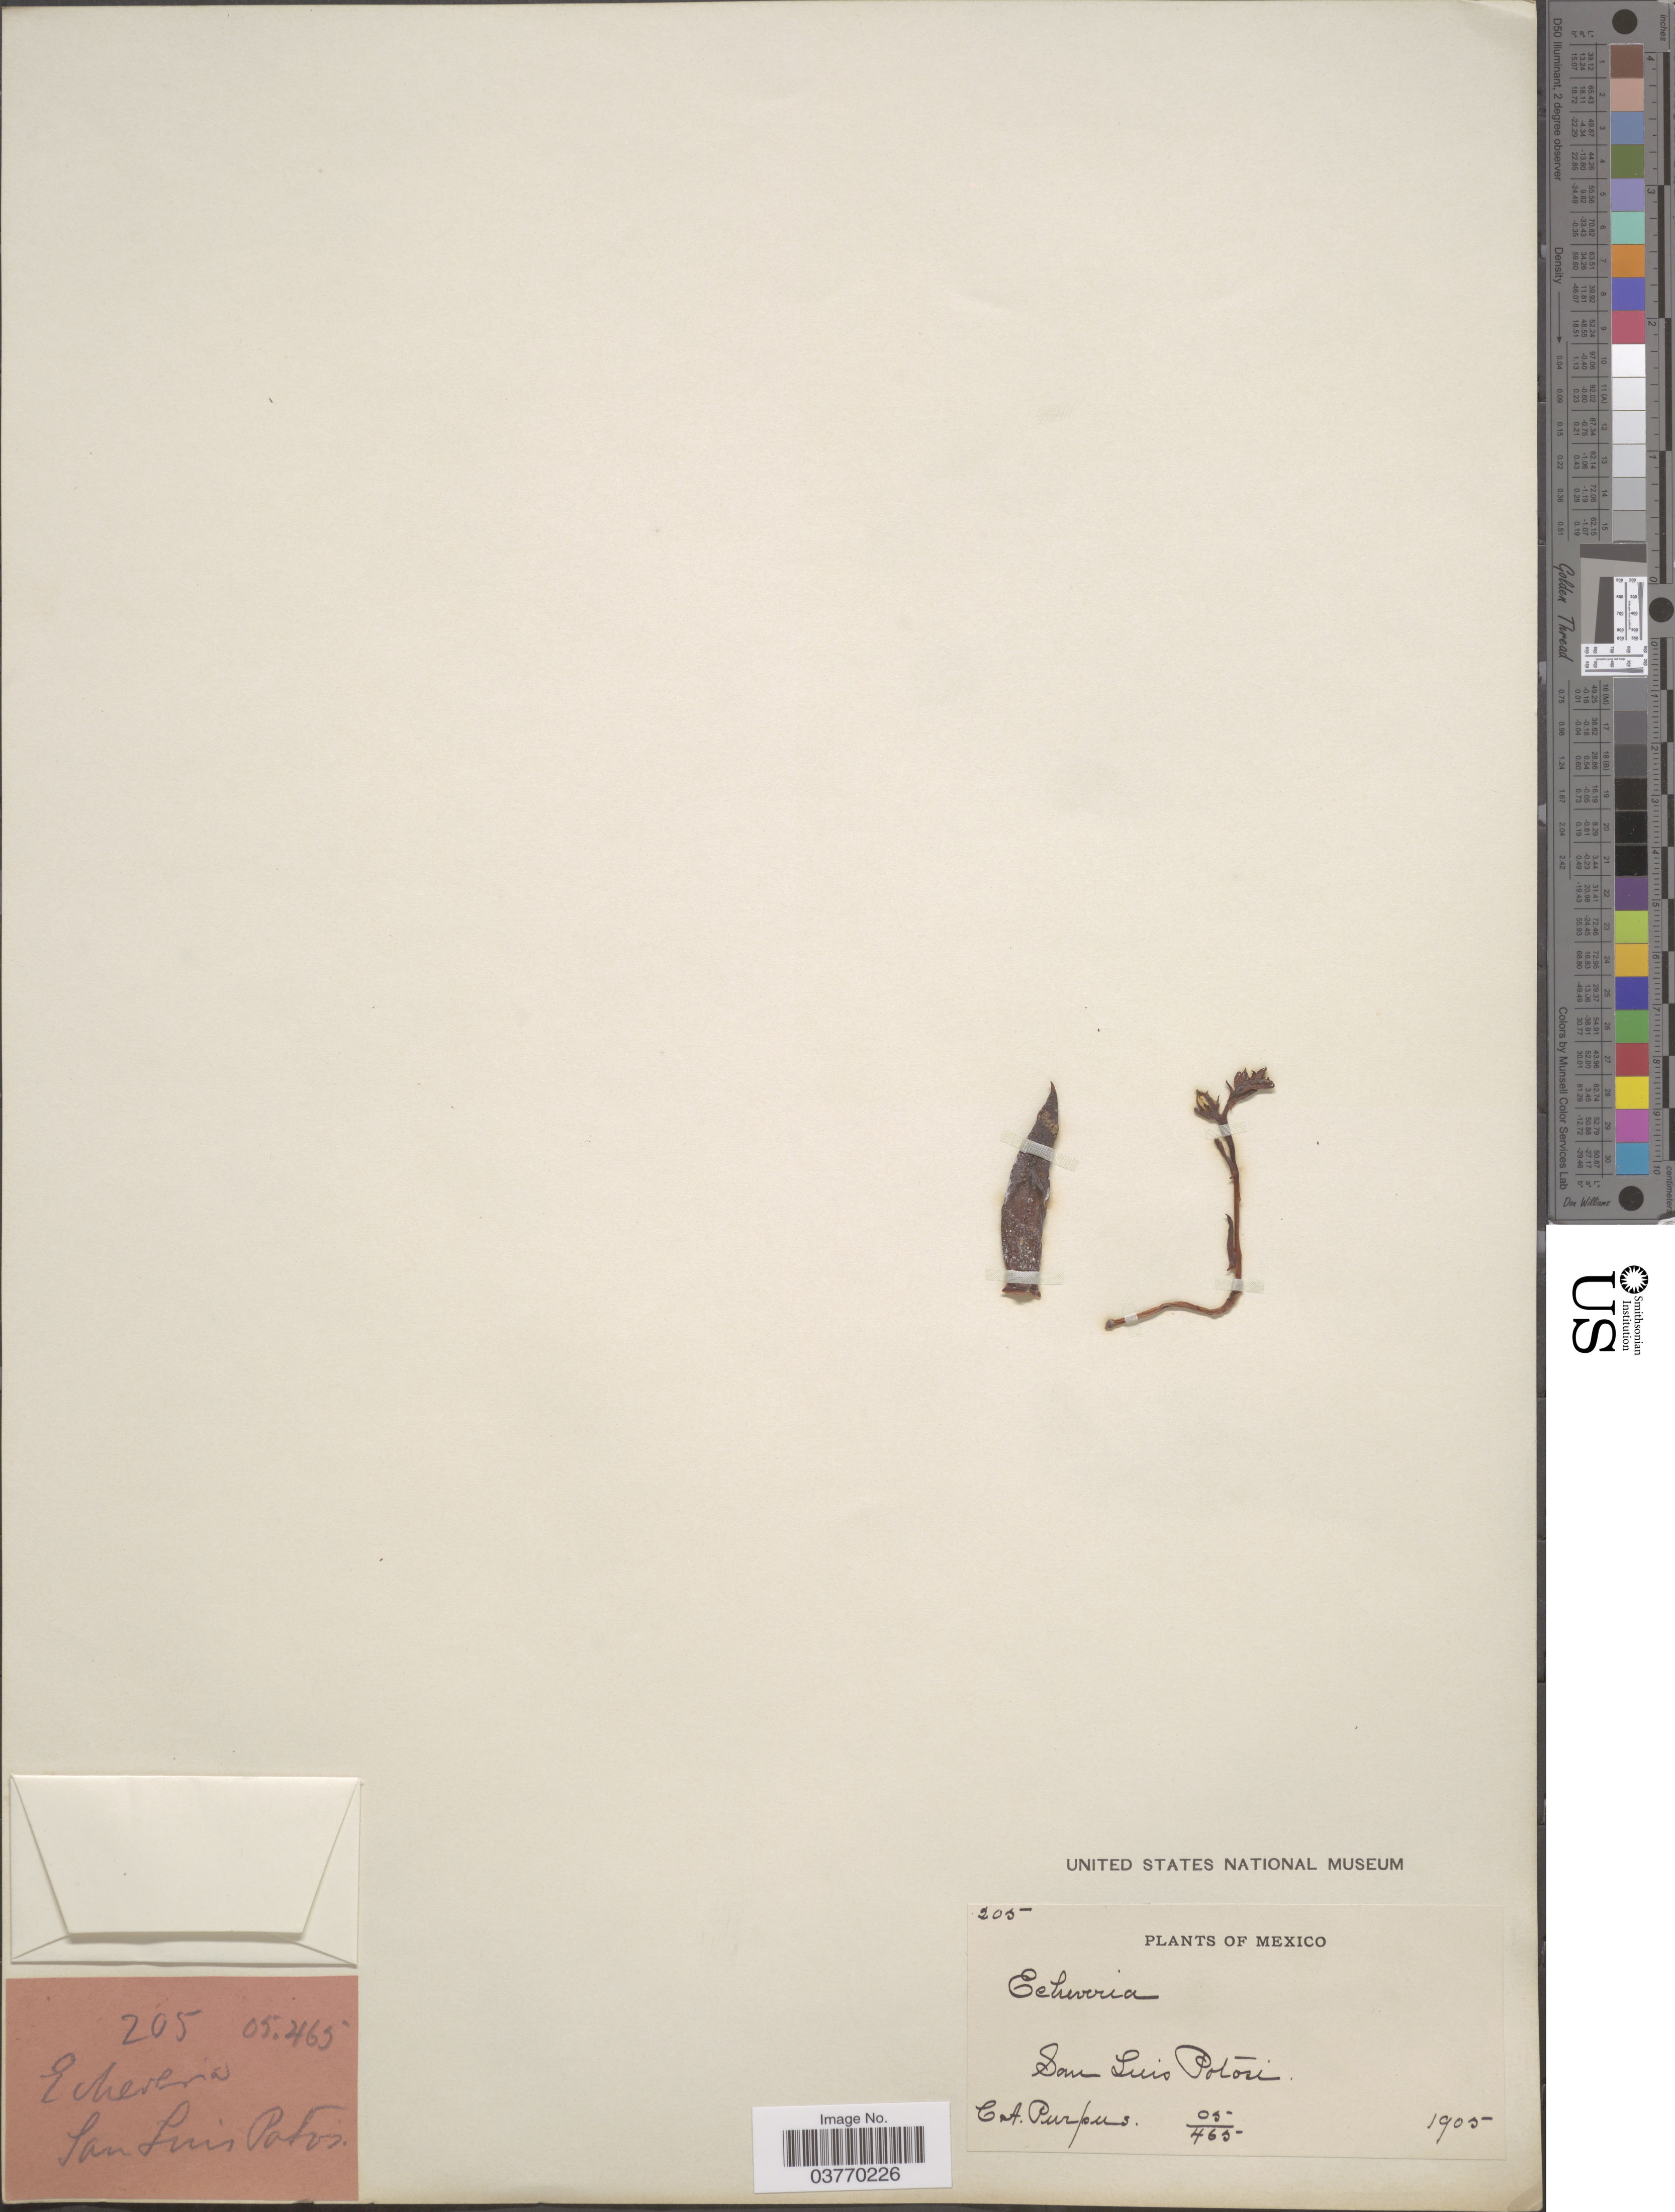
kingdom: Plantae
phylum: Tracheophyta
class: Magnoliopsida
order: Saxifragales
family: Crassulaceae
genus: Echeveria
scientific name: Echeveria humilis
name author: Rose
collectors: C. A. Purpus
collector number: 05/465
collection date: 1905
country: Mexico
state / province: San Luis Potosí